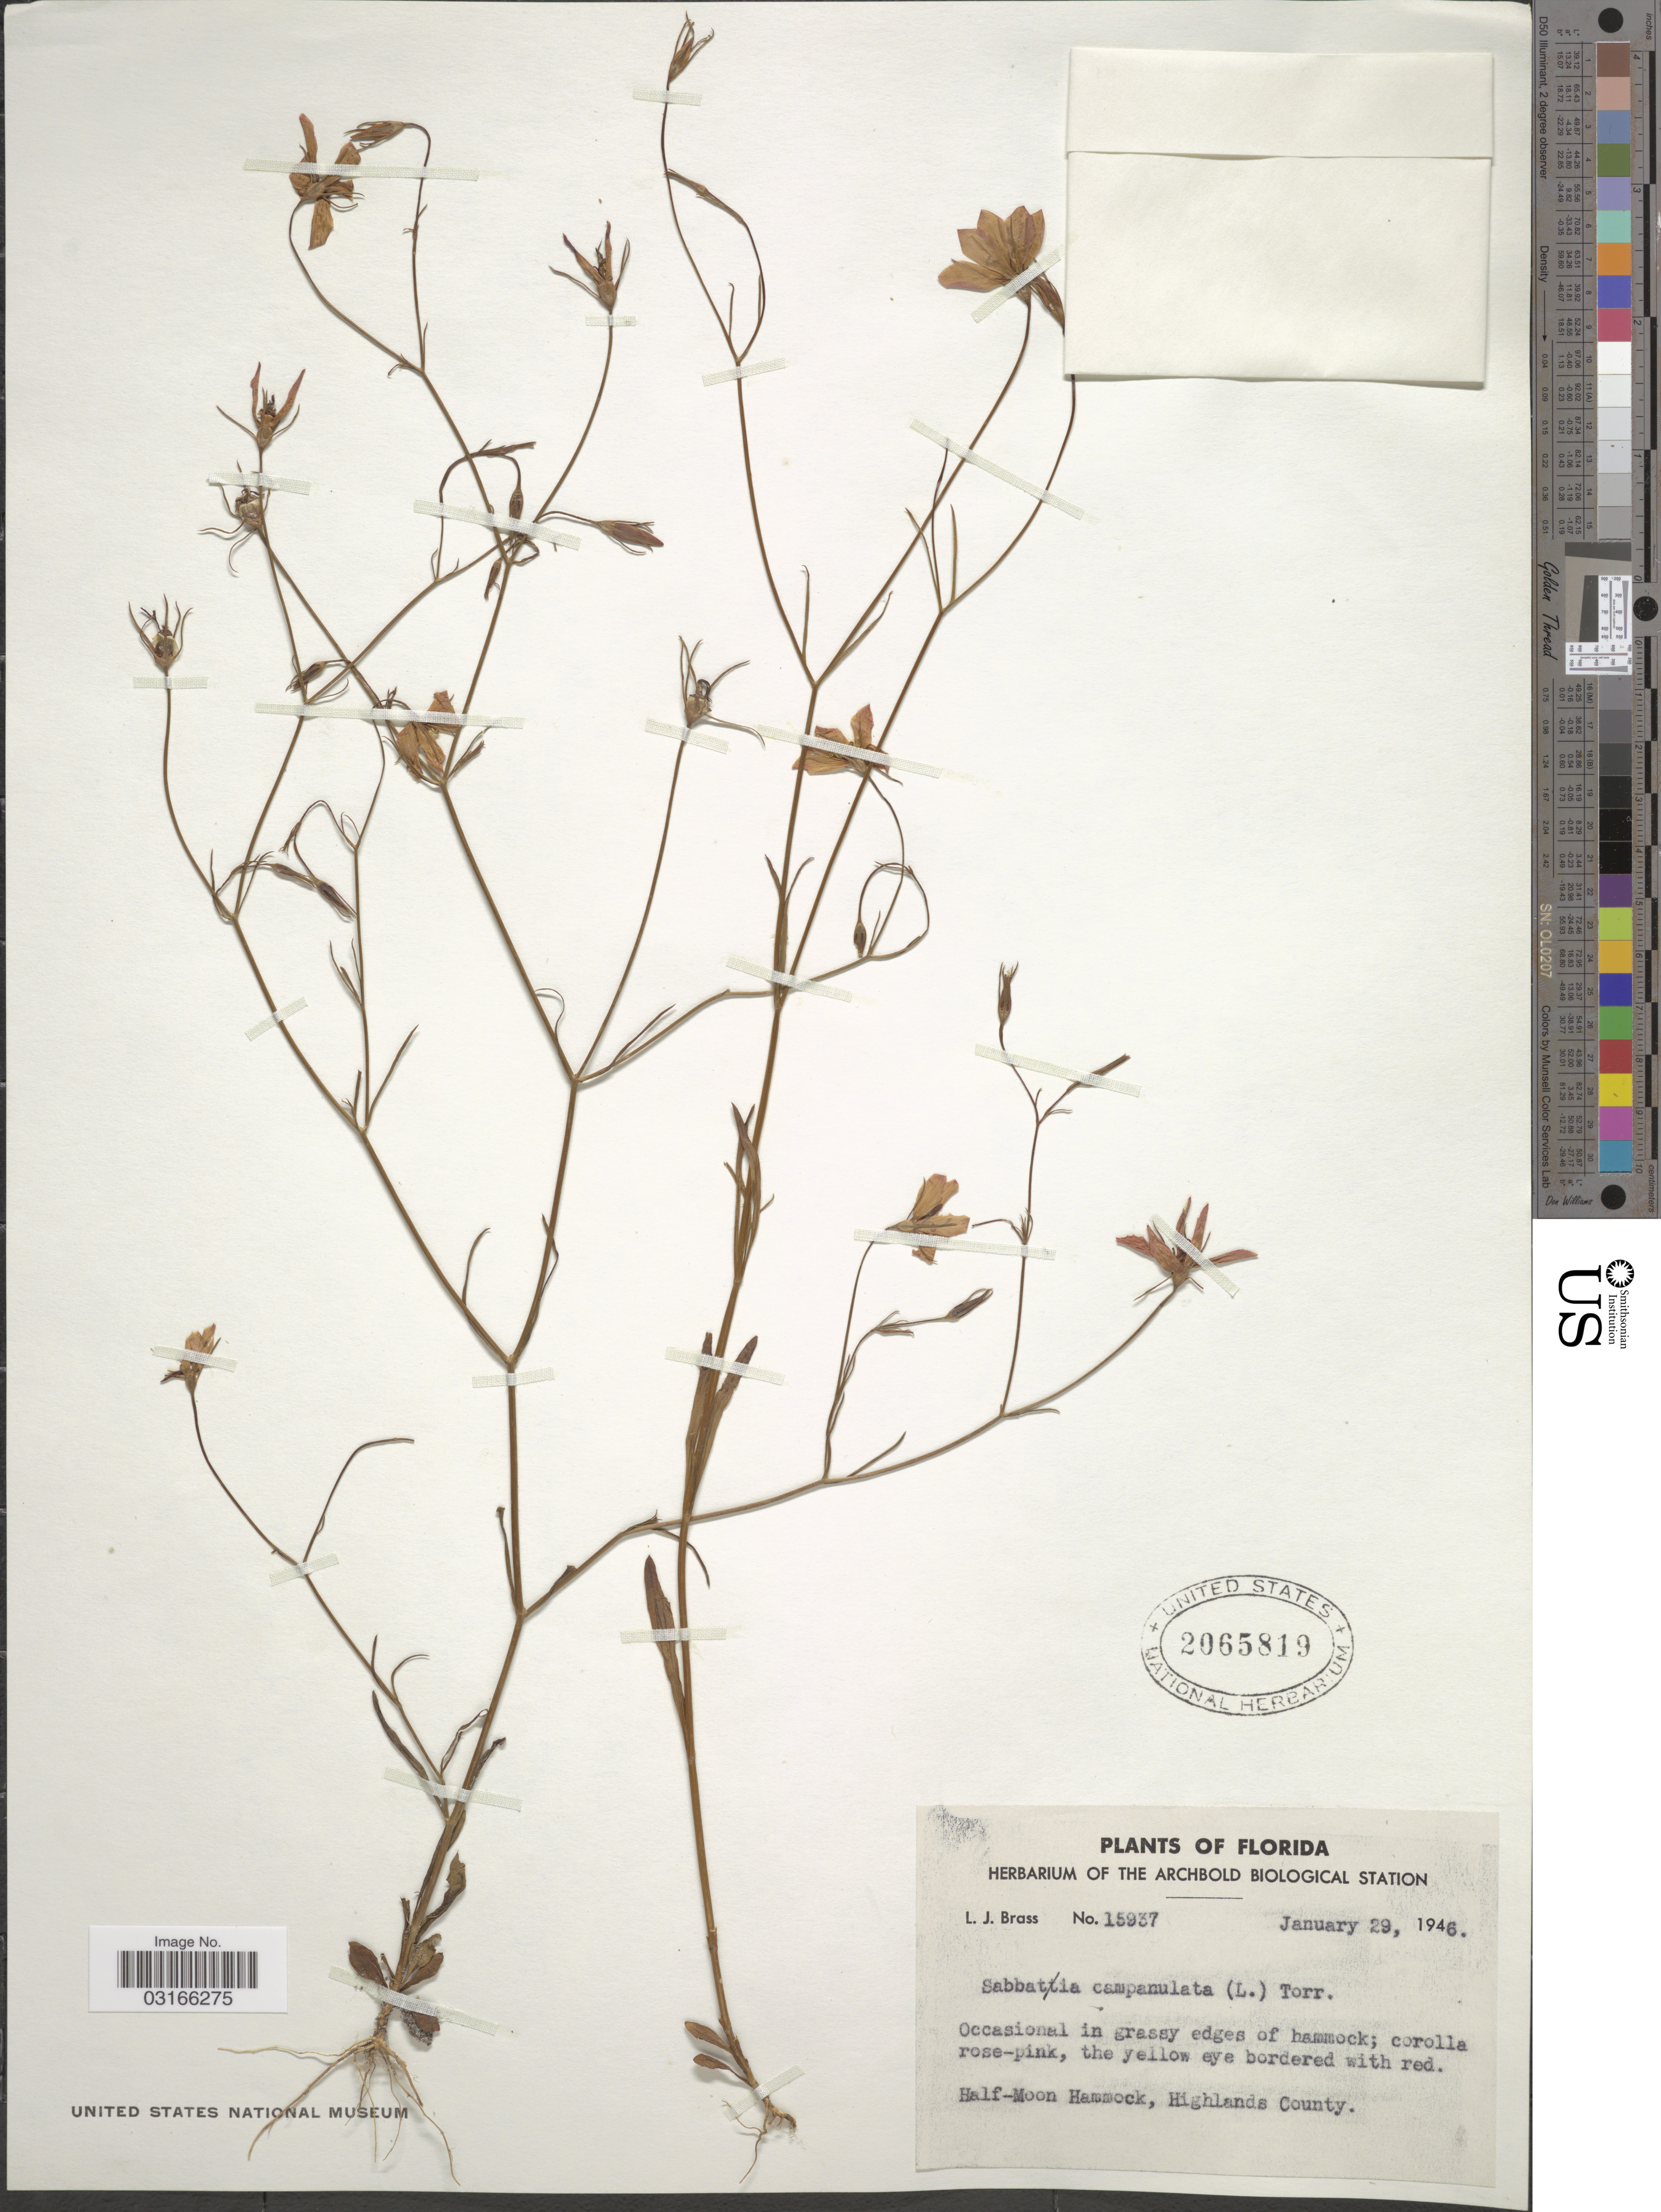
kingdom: Plantae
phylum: Tracheophyta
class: Magnoliopsida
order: Gentianales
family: Gentianaceae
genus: Sabatia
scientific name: Sabatia campanulata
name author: (L.) Torr.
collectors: L. J. Brass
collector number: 15937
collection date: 1946-01-29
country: United States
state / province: Florida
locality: Half-Moon Hammock, Highlands County.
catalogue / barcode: US 2065819